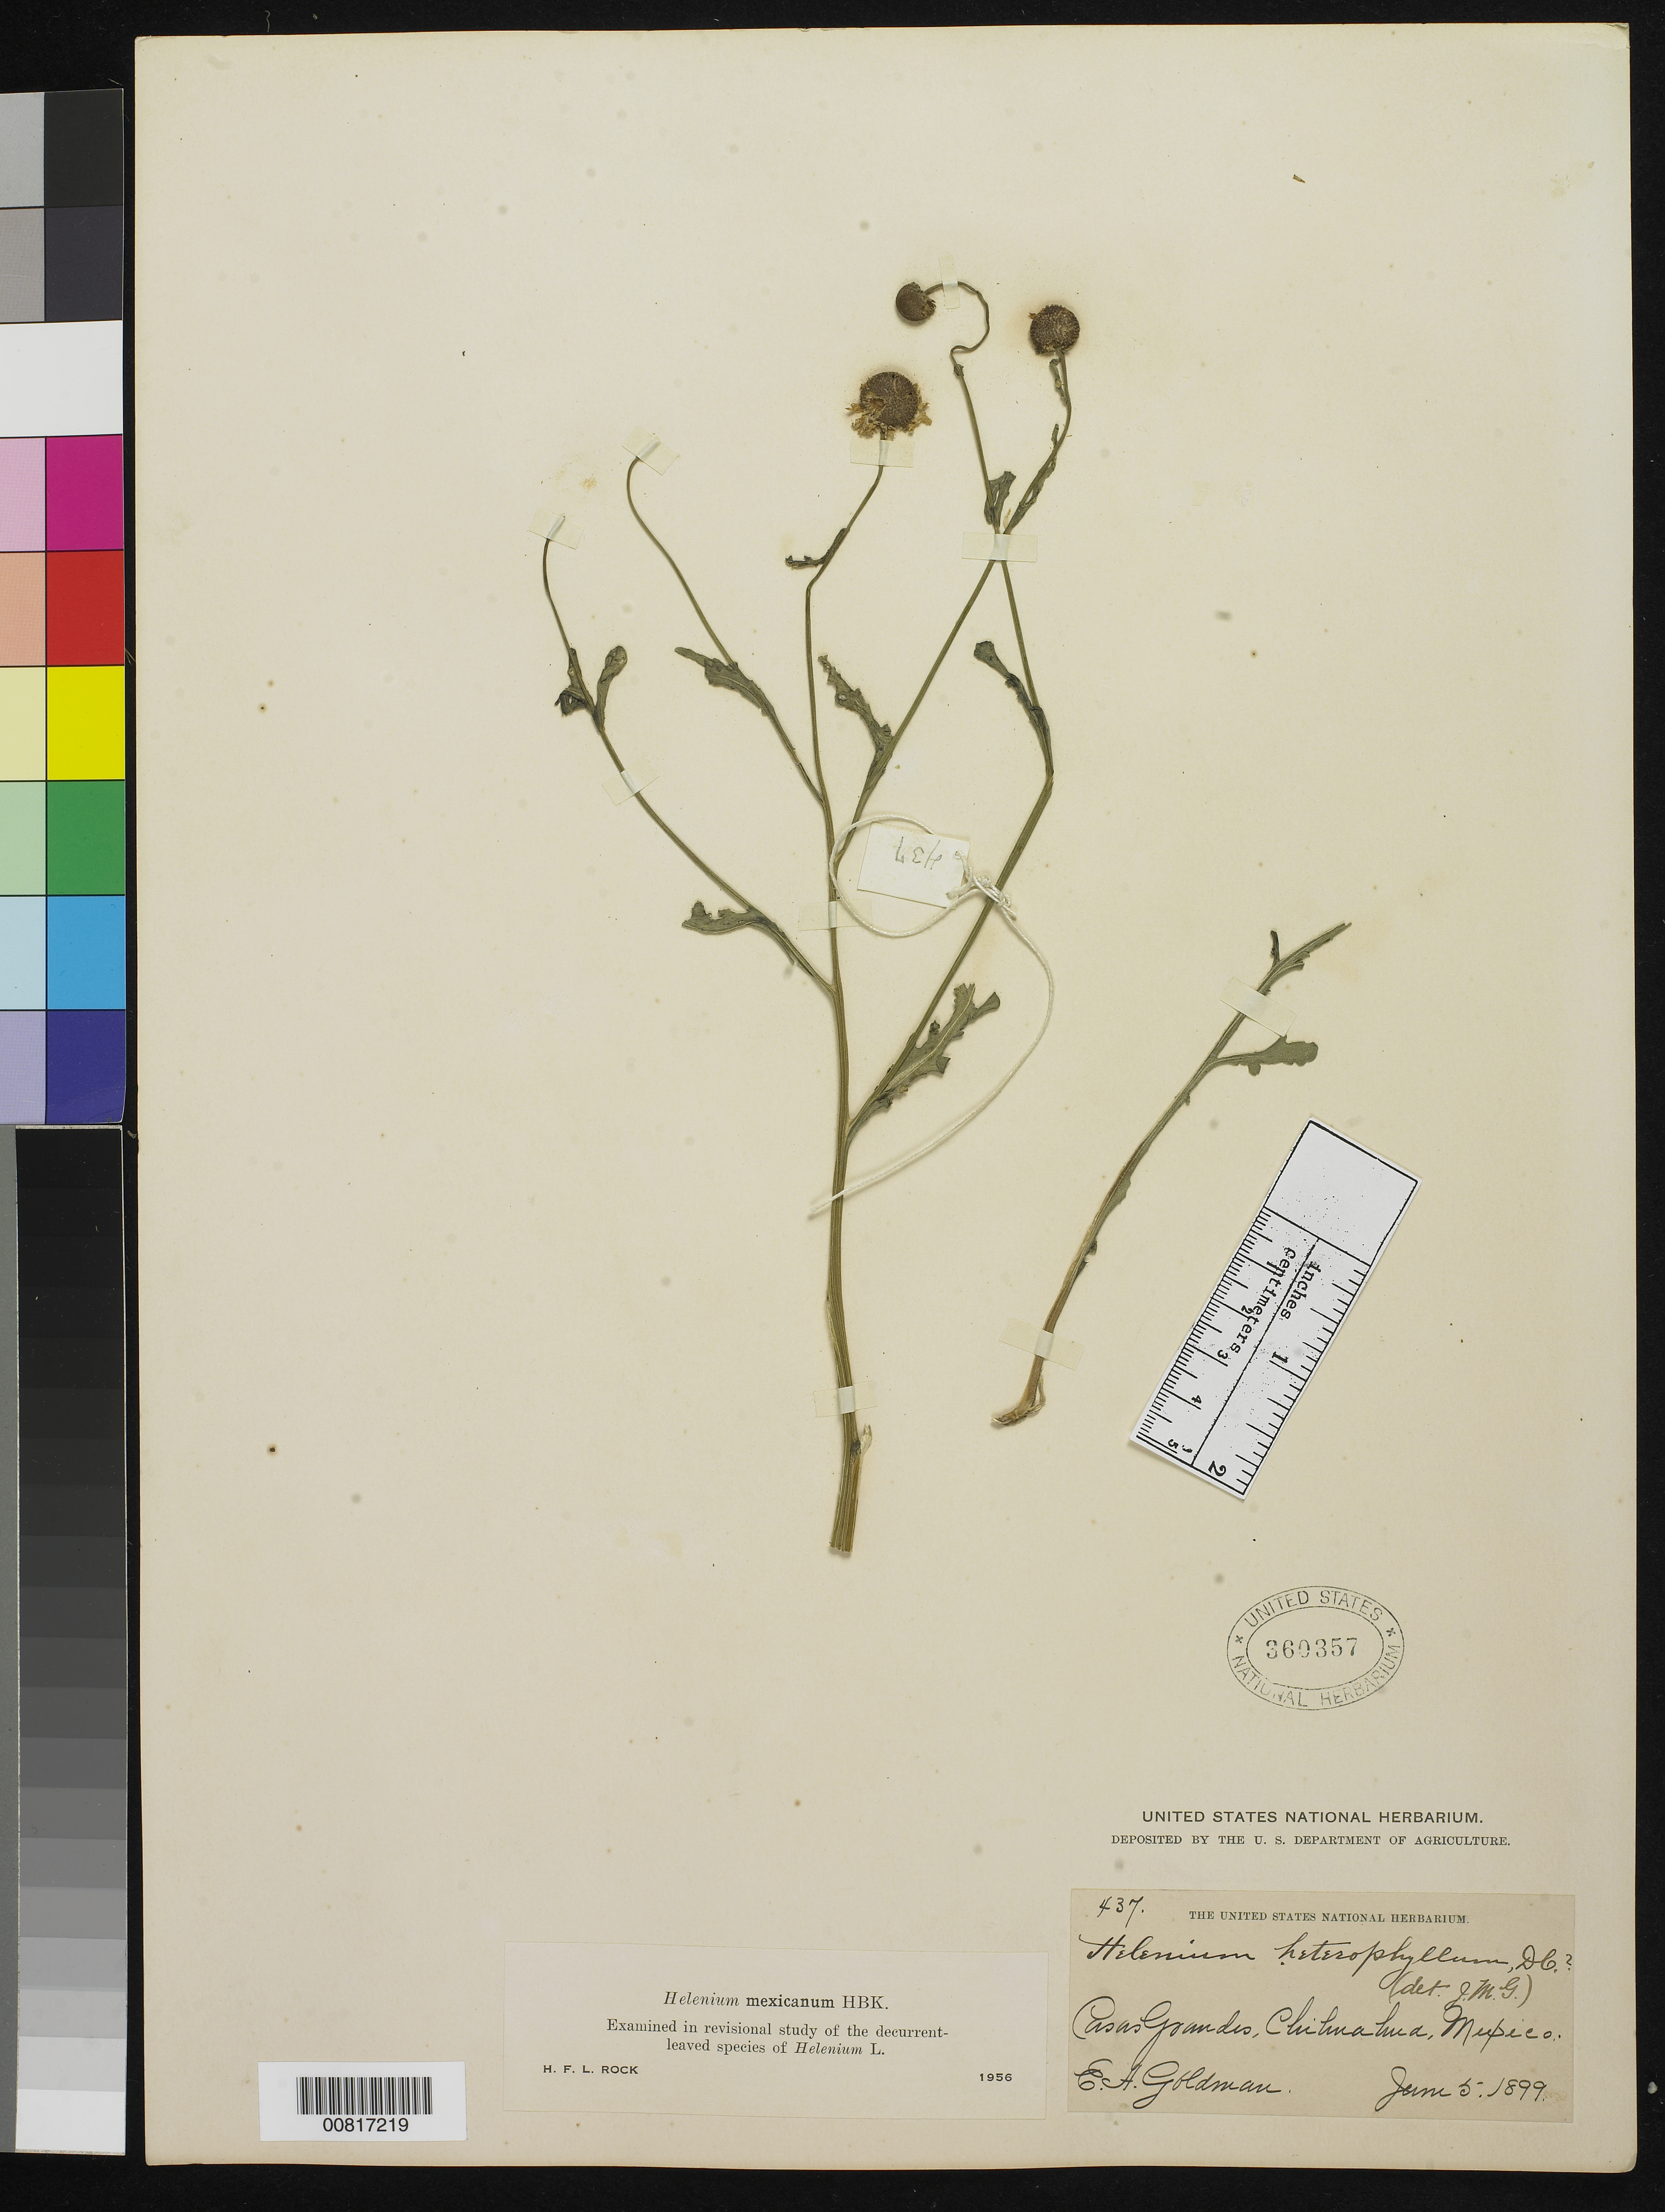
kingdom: Plantae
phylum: Tracheophyta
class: Magnoliopsida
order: Asterales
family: Asteraceae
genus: Helenium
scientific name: Helenium mexicanum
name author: Kunth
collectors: E. A. Goldman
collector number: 437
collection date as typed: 05 Jun 1899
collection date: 1899-06-05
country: Mexico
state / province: Chihuahua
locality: Casas Grandes, Chihuahua.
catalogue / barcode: US 360357